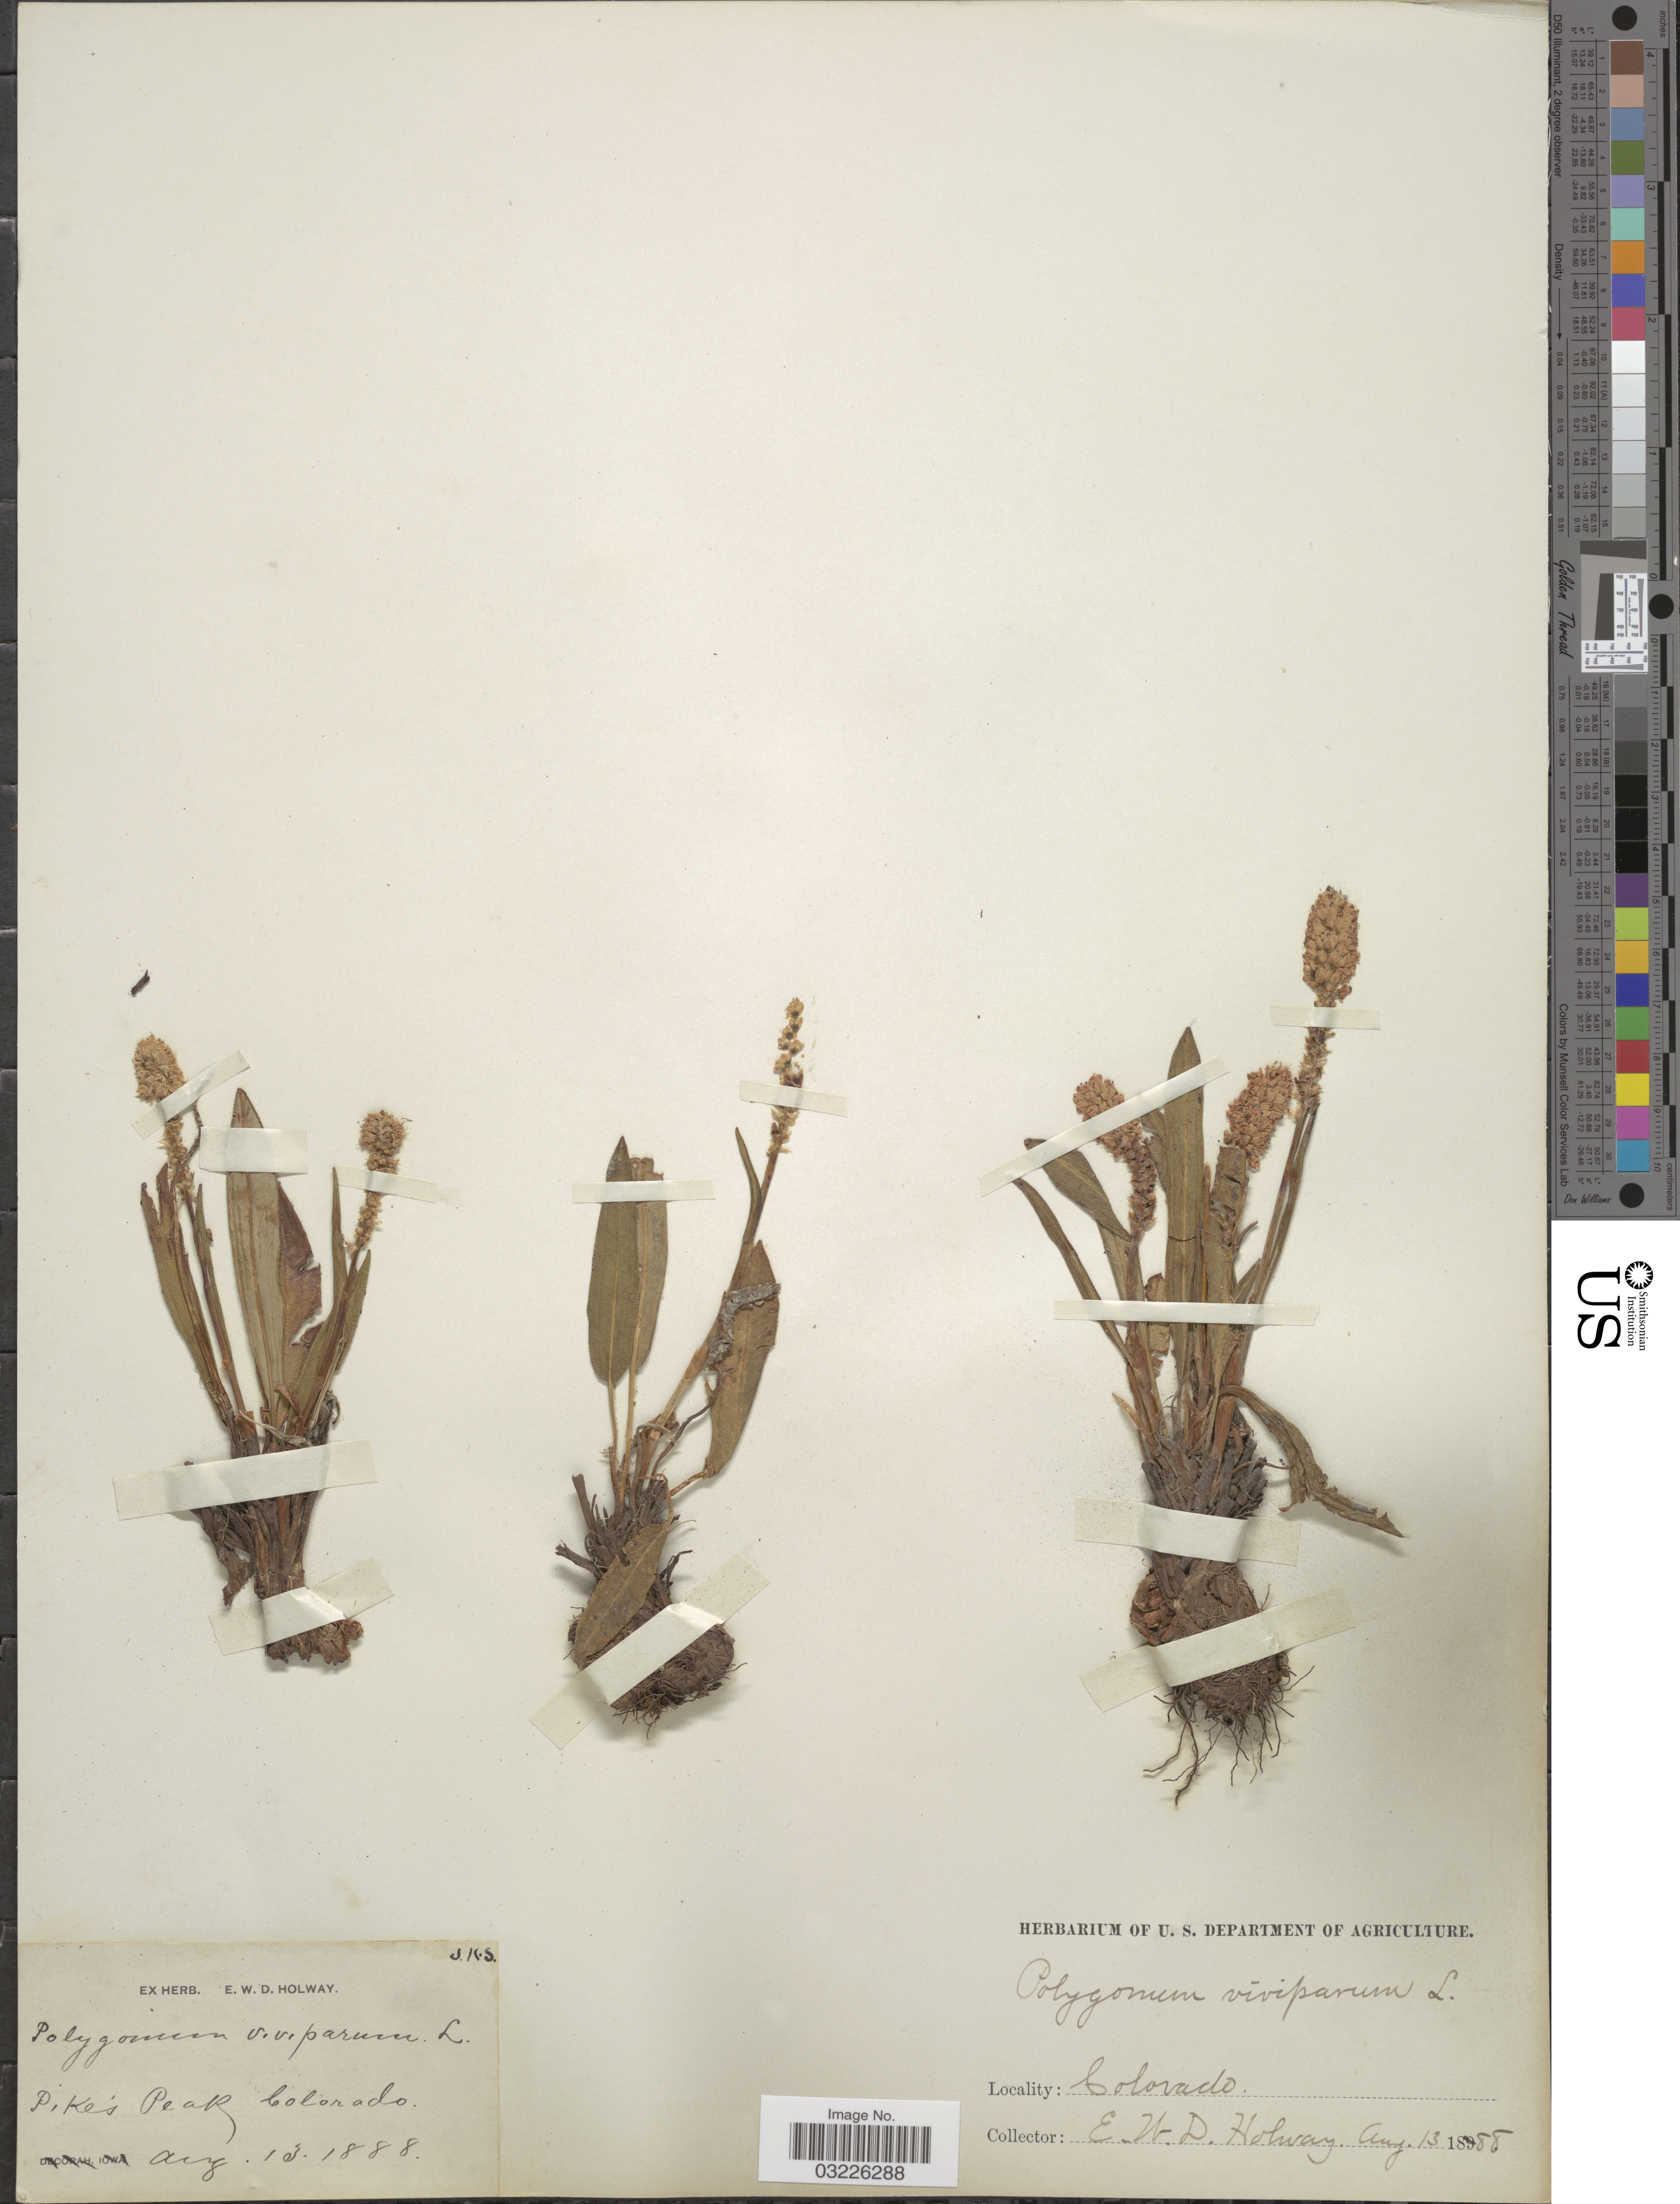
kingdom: Plantae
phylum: Tracheophyta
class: Magnoliopsida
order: Caryophyllales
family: Polygonaceae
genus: Bistorta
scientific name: Bistorta vivipara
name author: (L.) Delarbre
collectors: E. W. D. Holway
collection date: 1888-08-13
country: United States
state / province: Colorado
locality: Pike's Peak.